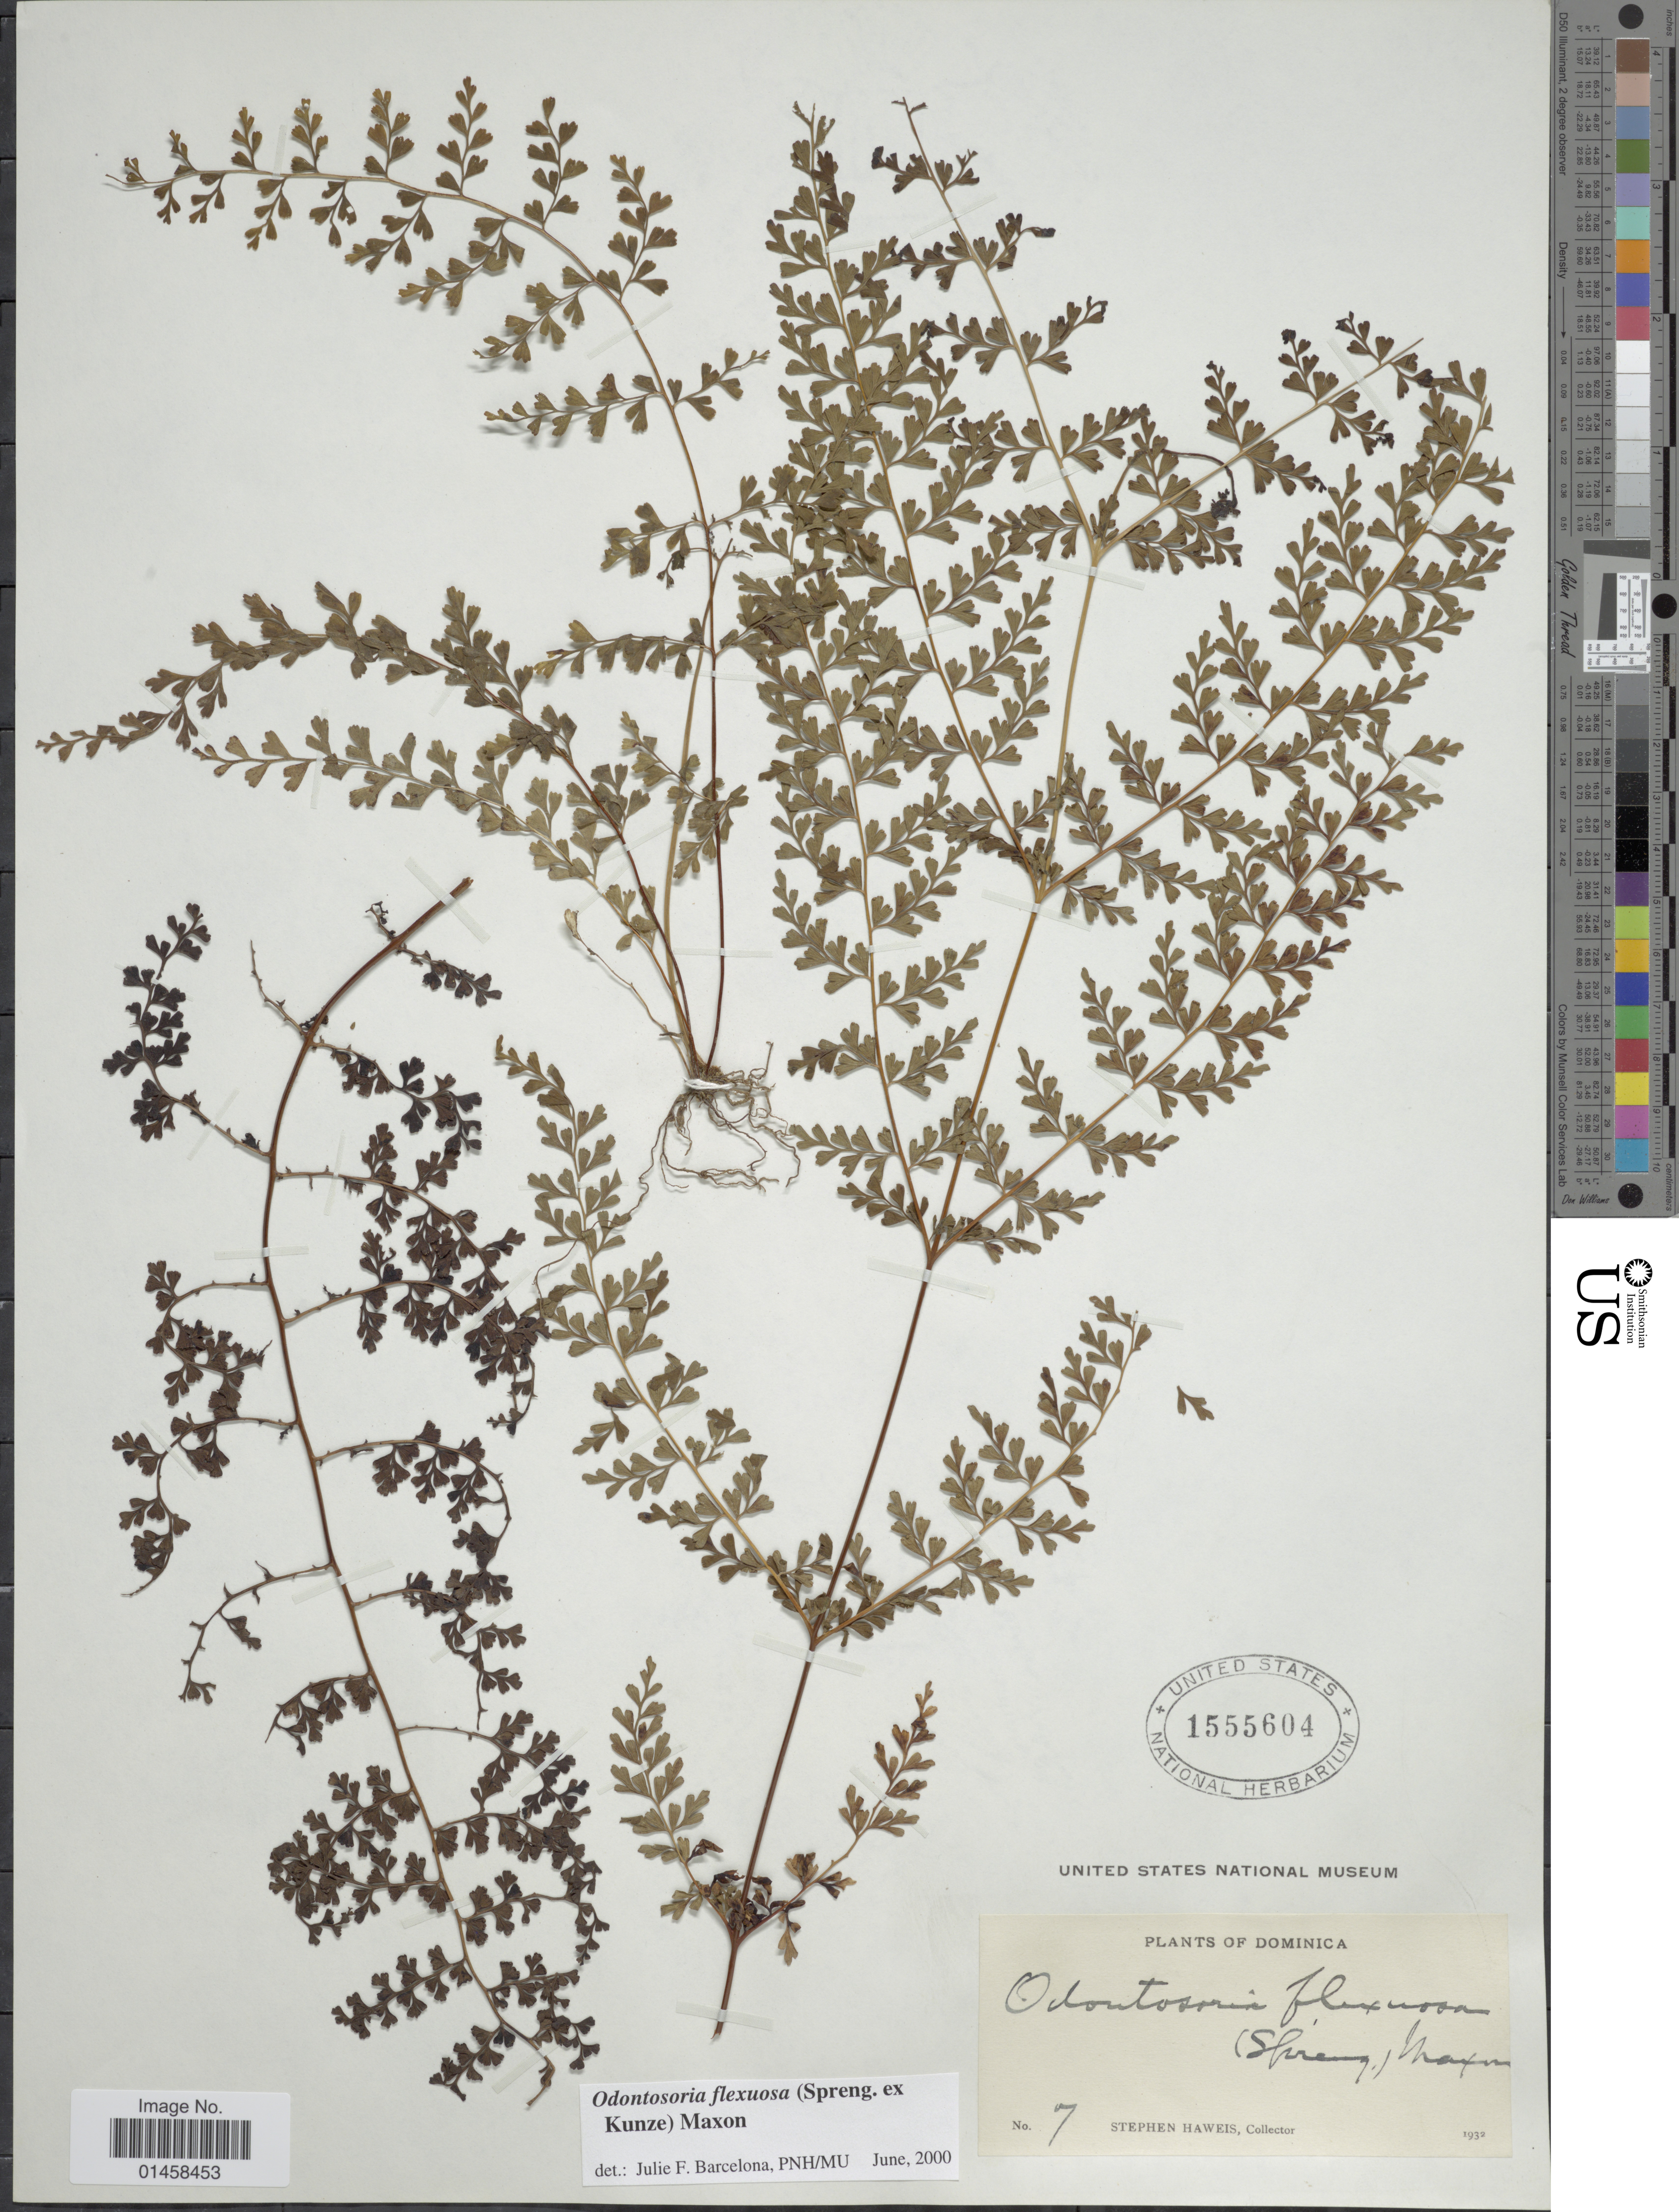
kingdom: Plantae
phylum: Tracheophyta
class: Polypodiopsida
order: Polypodiales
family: Lindsaeaceae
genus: Odontosoria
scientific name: Odontosoria flexuosa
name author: (Spreng. ex Kunze) Maxon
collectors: S. Haweis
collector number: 7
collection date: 1932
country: Dominica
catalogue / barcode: US 1555604